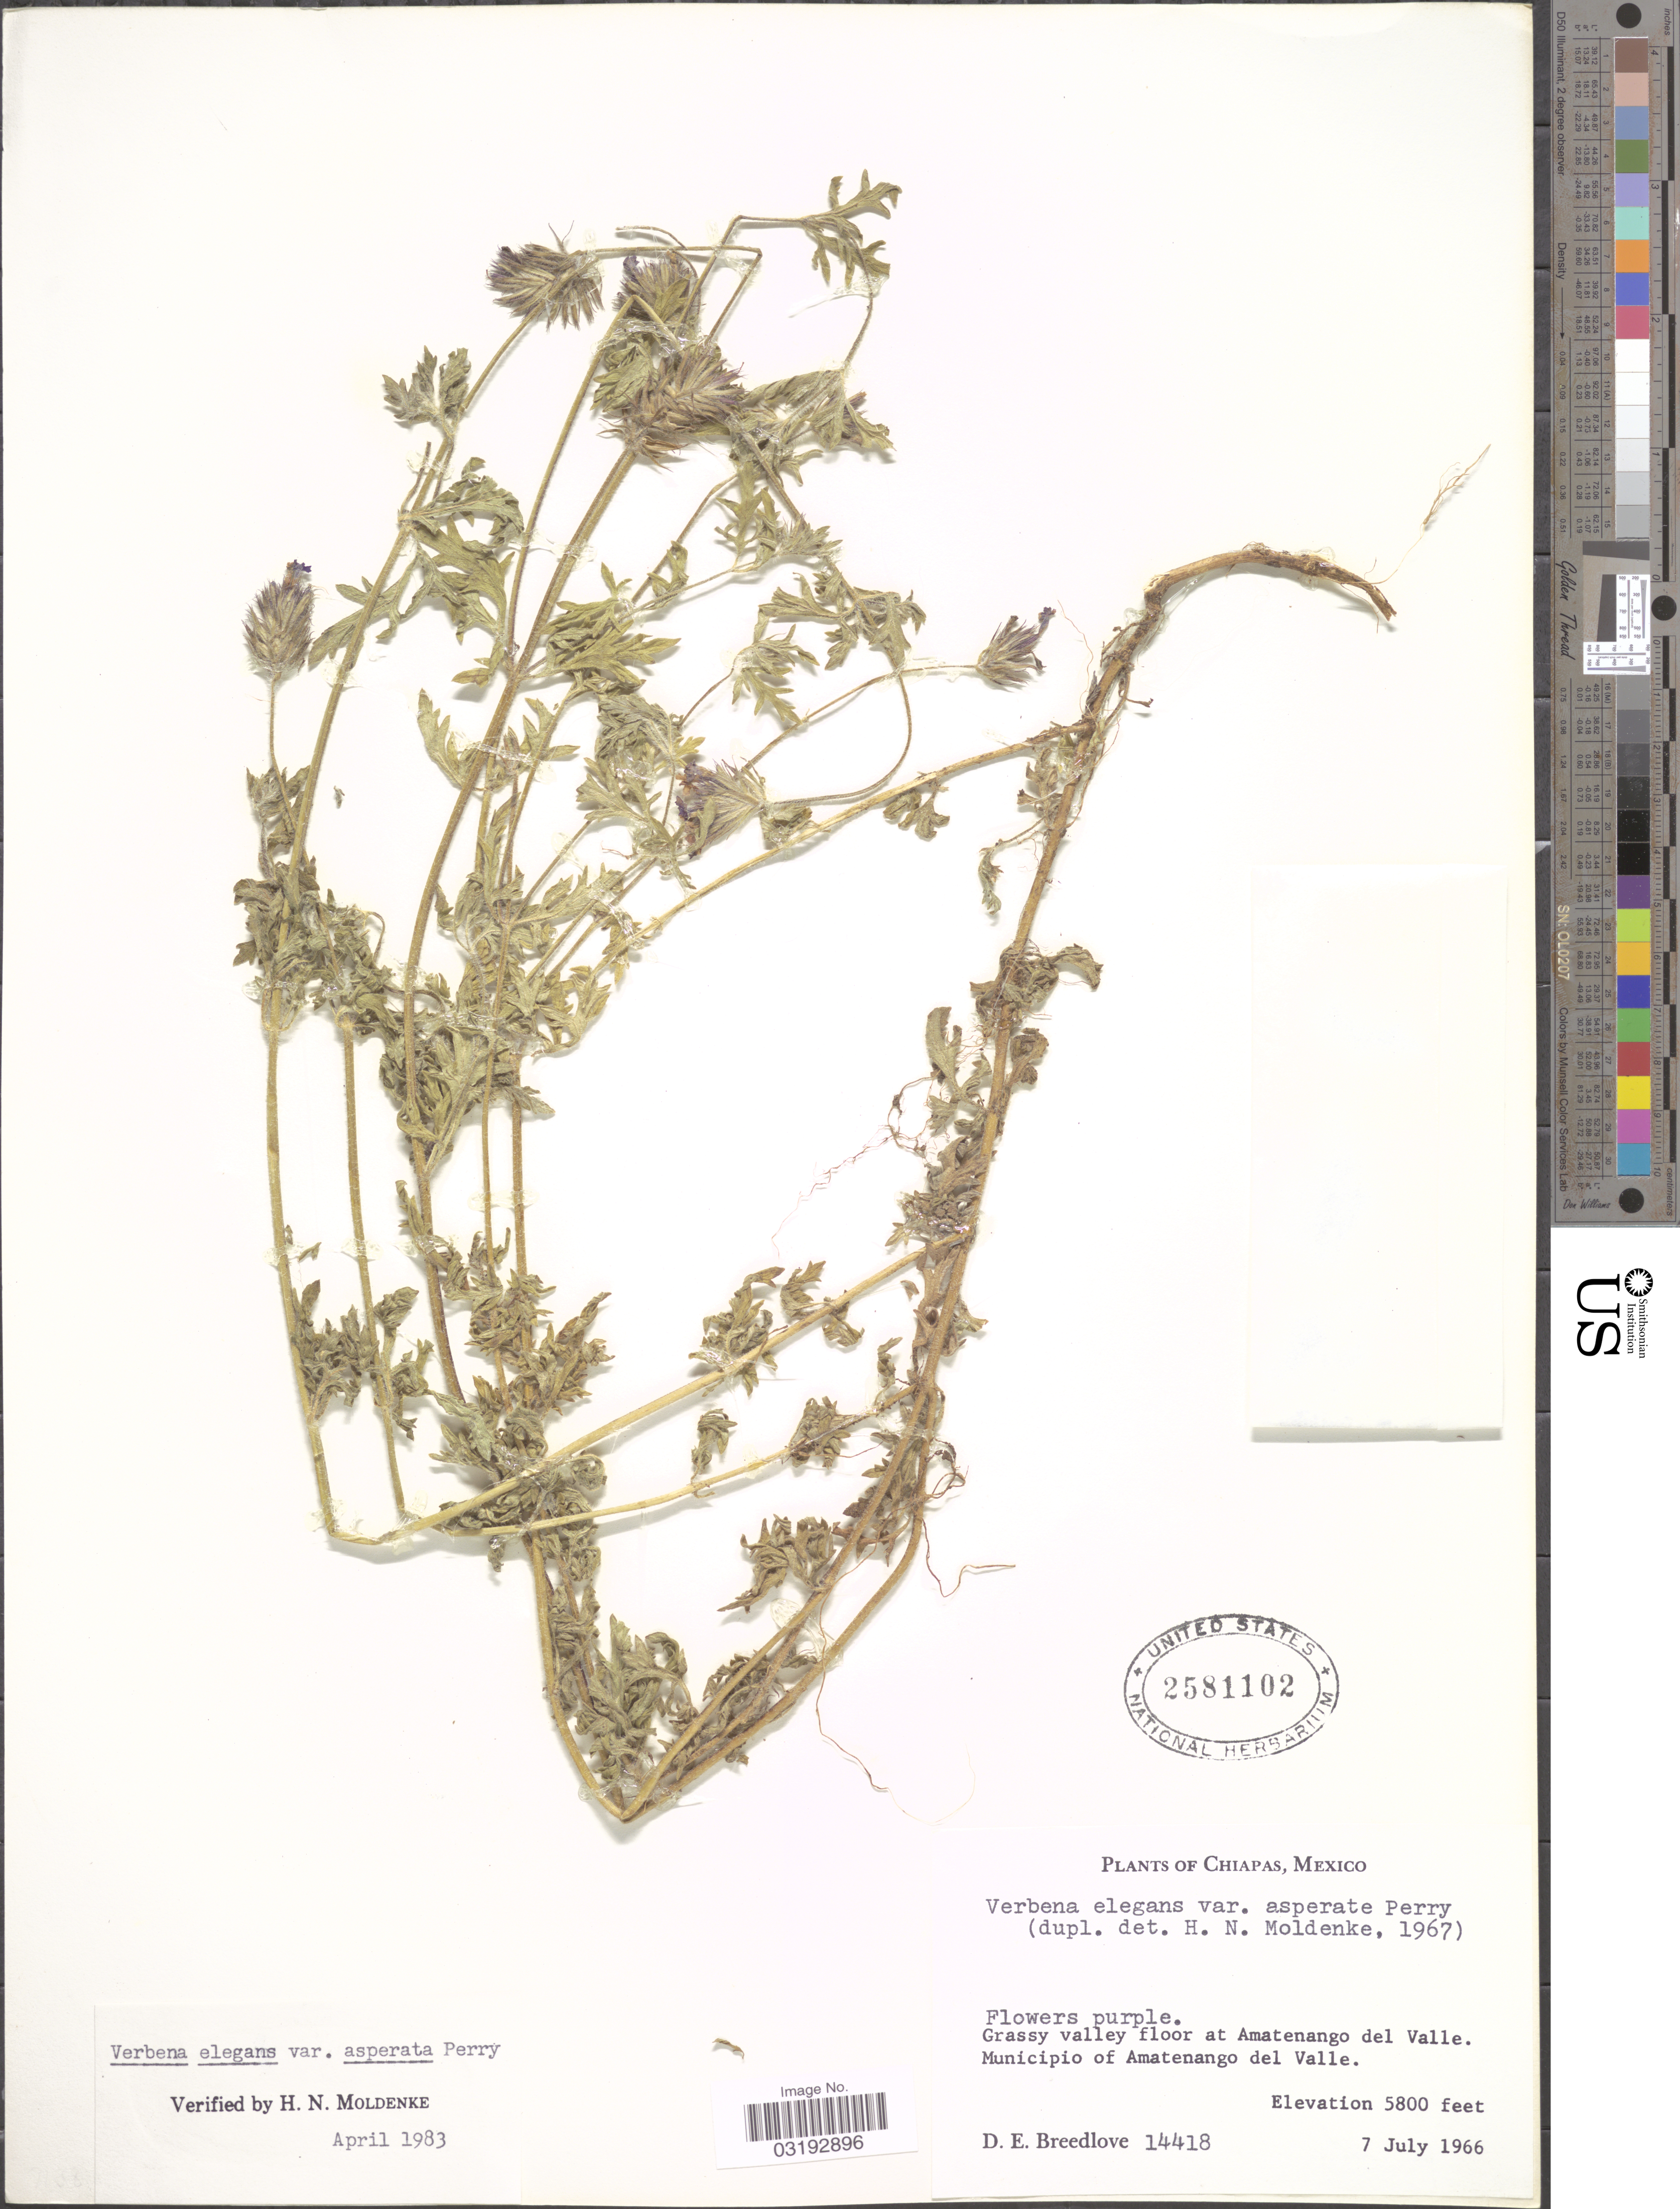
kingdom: Plantae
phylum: Tracheophyta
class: Magnoliopsida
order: Lamiales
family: Verbenaceae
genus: Verbena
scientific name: Verbena elegans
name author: Kunth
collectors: D. E. Breedlove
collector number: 14418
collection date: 1966-07-07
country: Mexico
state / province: Chiapas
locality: Grassy valley floor at Amatenango del Valle. Municipio of Amatenango del Valle.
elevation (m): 1768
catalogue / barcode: US 2581102